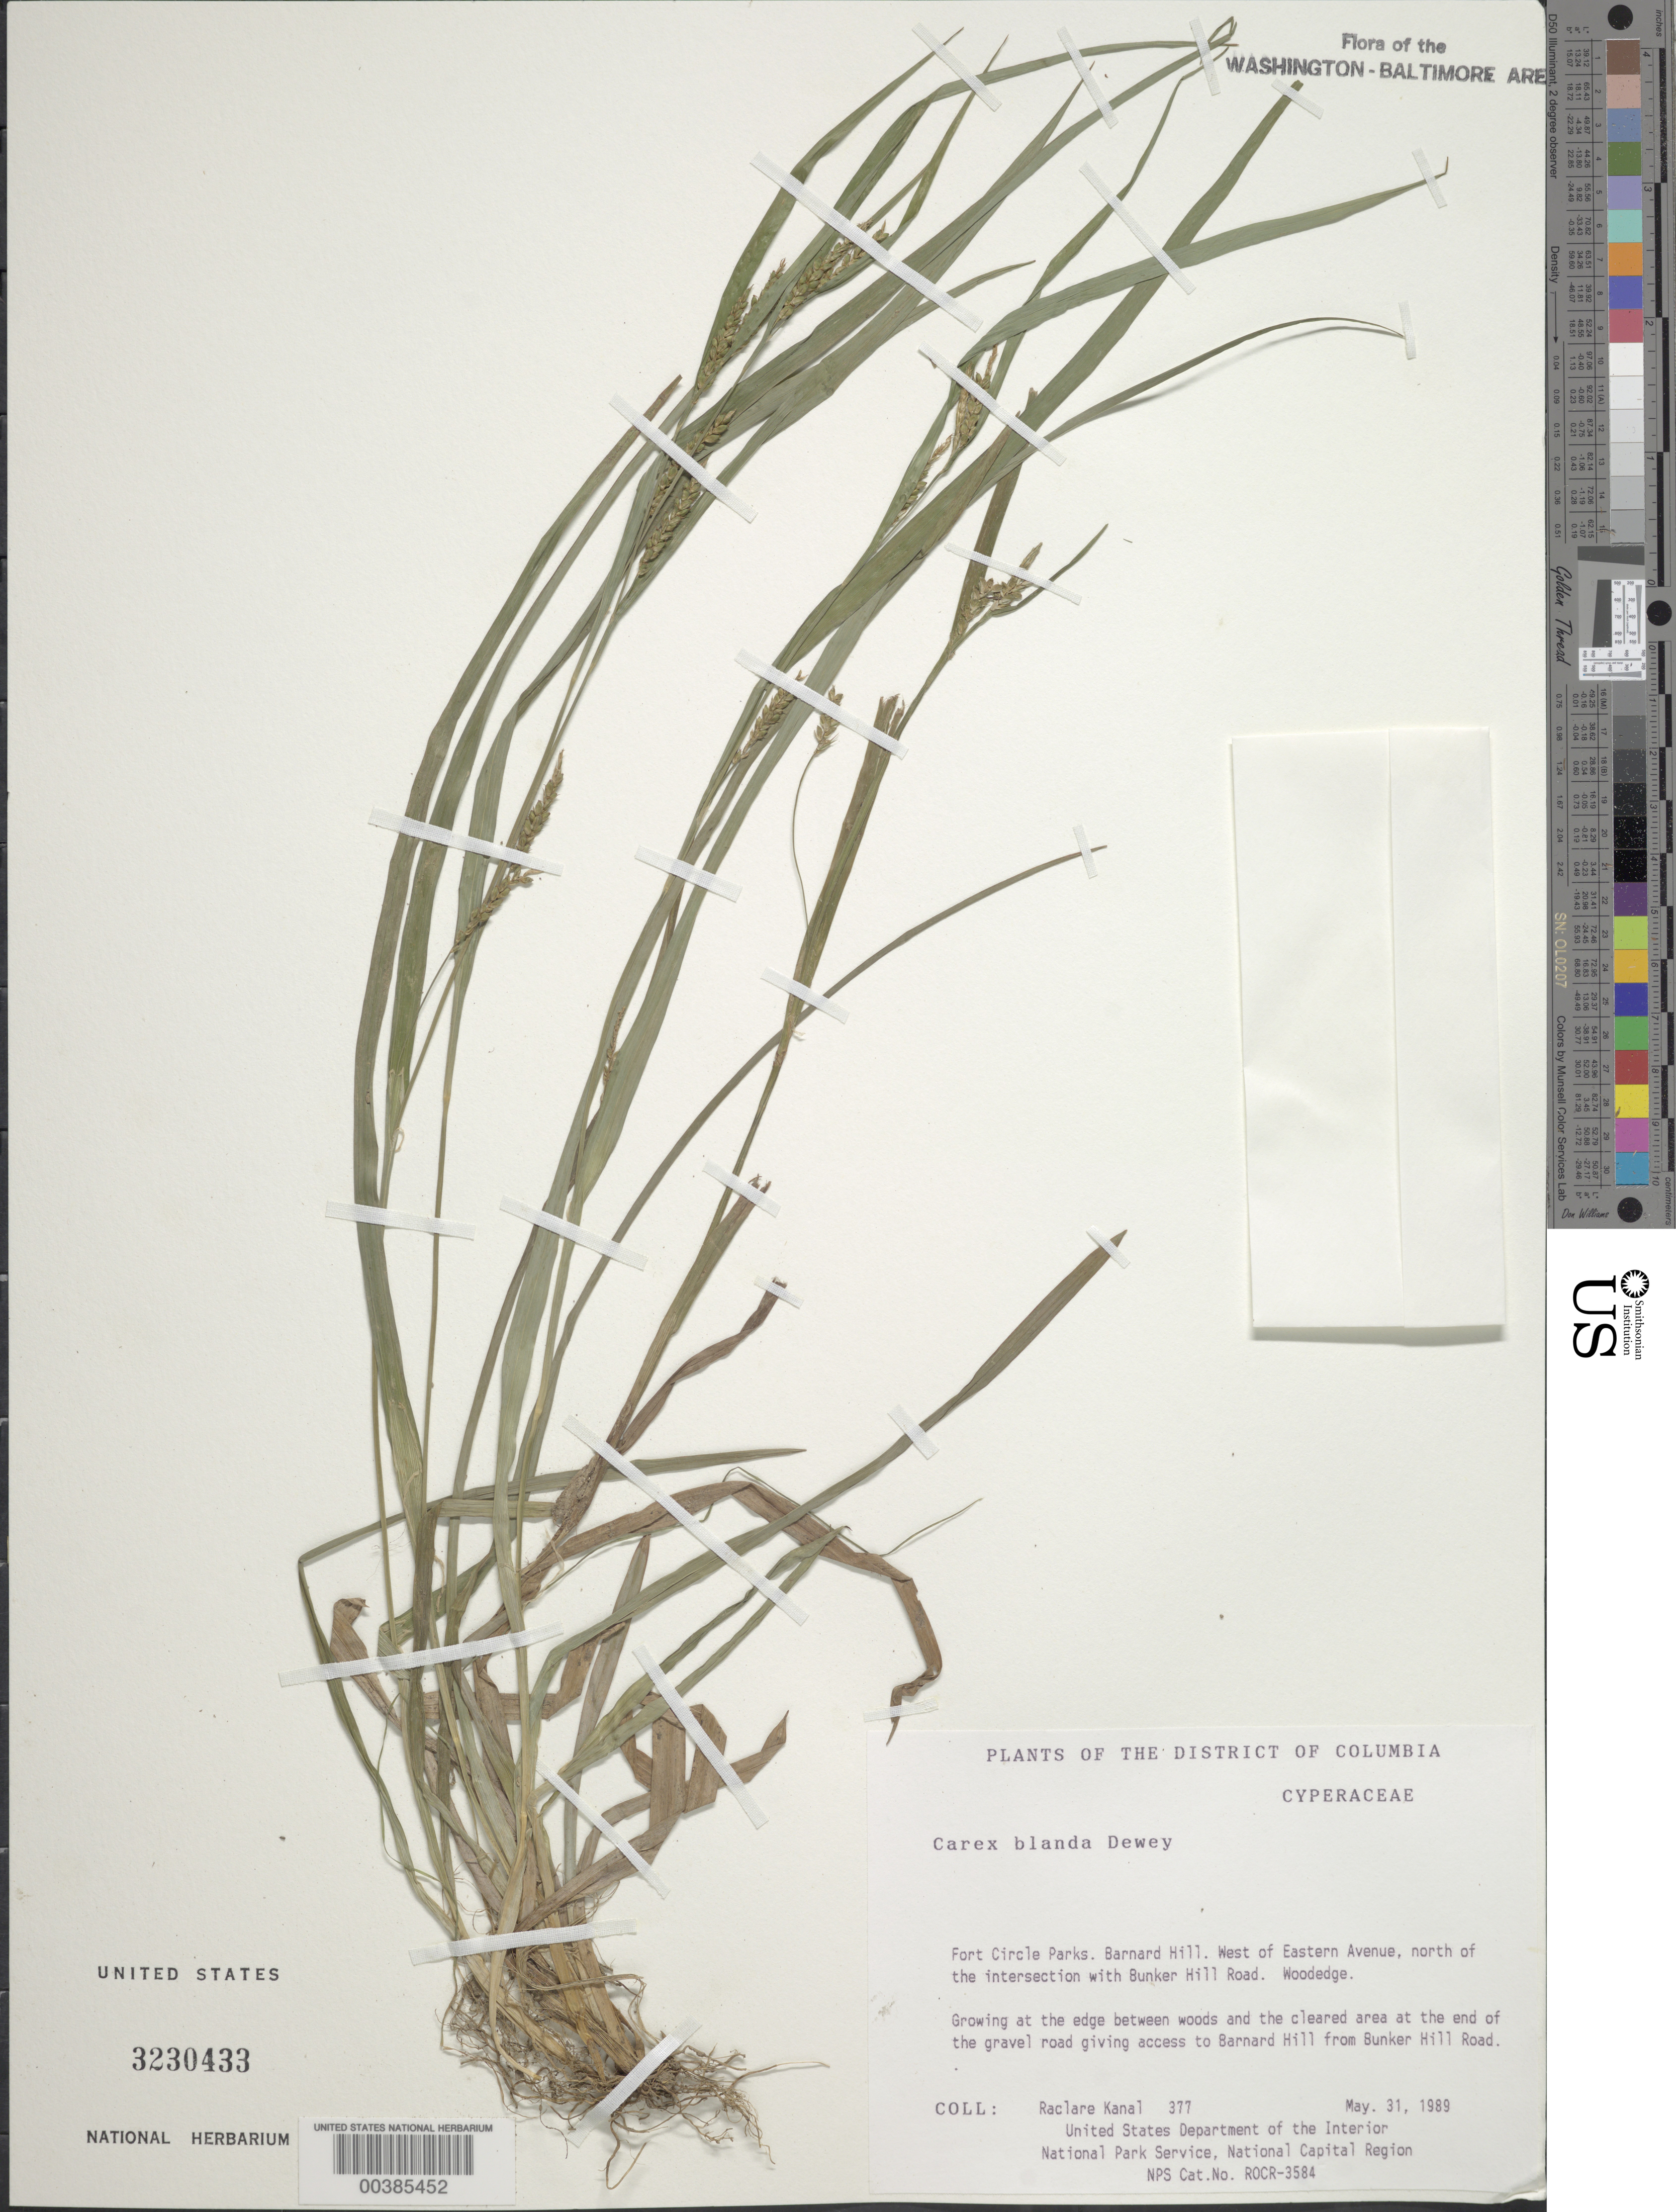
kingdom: Plantae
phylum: Tracheophyta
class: Liliopsida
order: Poales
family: Cyperaceae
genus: Carex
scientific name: Carex blanda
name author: Dewey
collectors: R. Kanal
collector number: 377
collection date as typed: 31 May 1989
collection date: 1989-05-31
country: United States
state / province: District of Columbia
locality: Fort Circle Parks, Barnard Hill, W of Eastern Ave Fort Circle Parks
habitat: Woodedge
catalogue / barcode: US 3230433